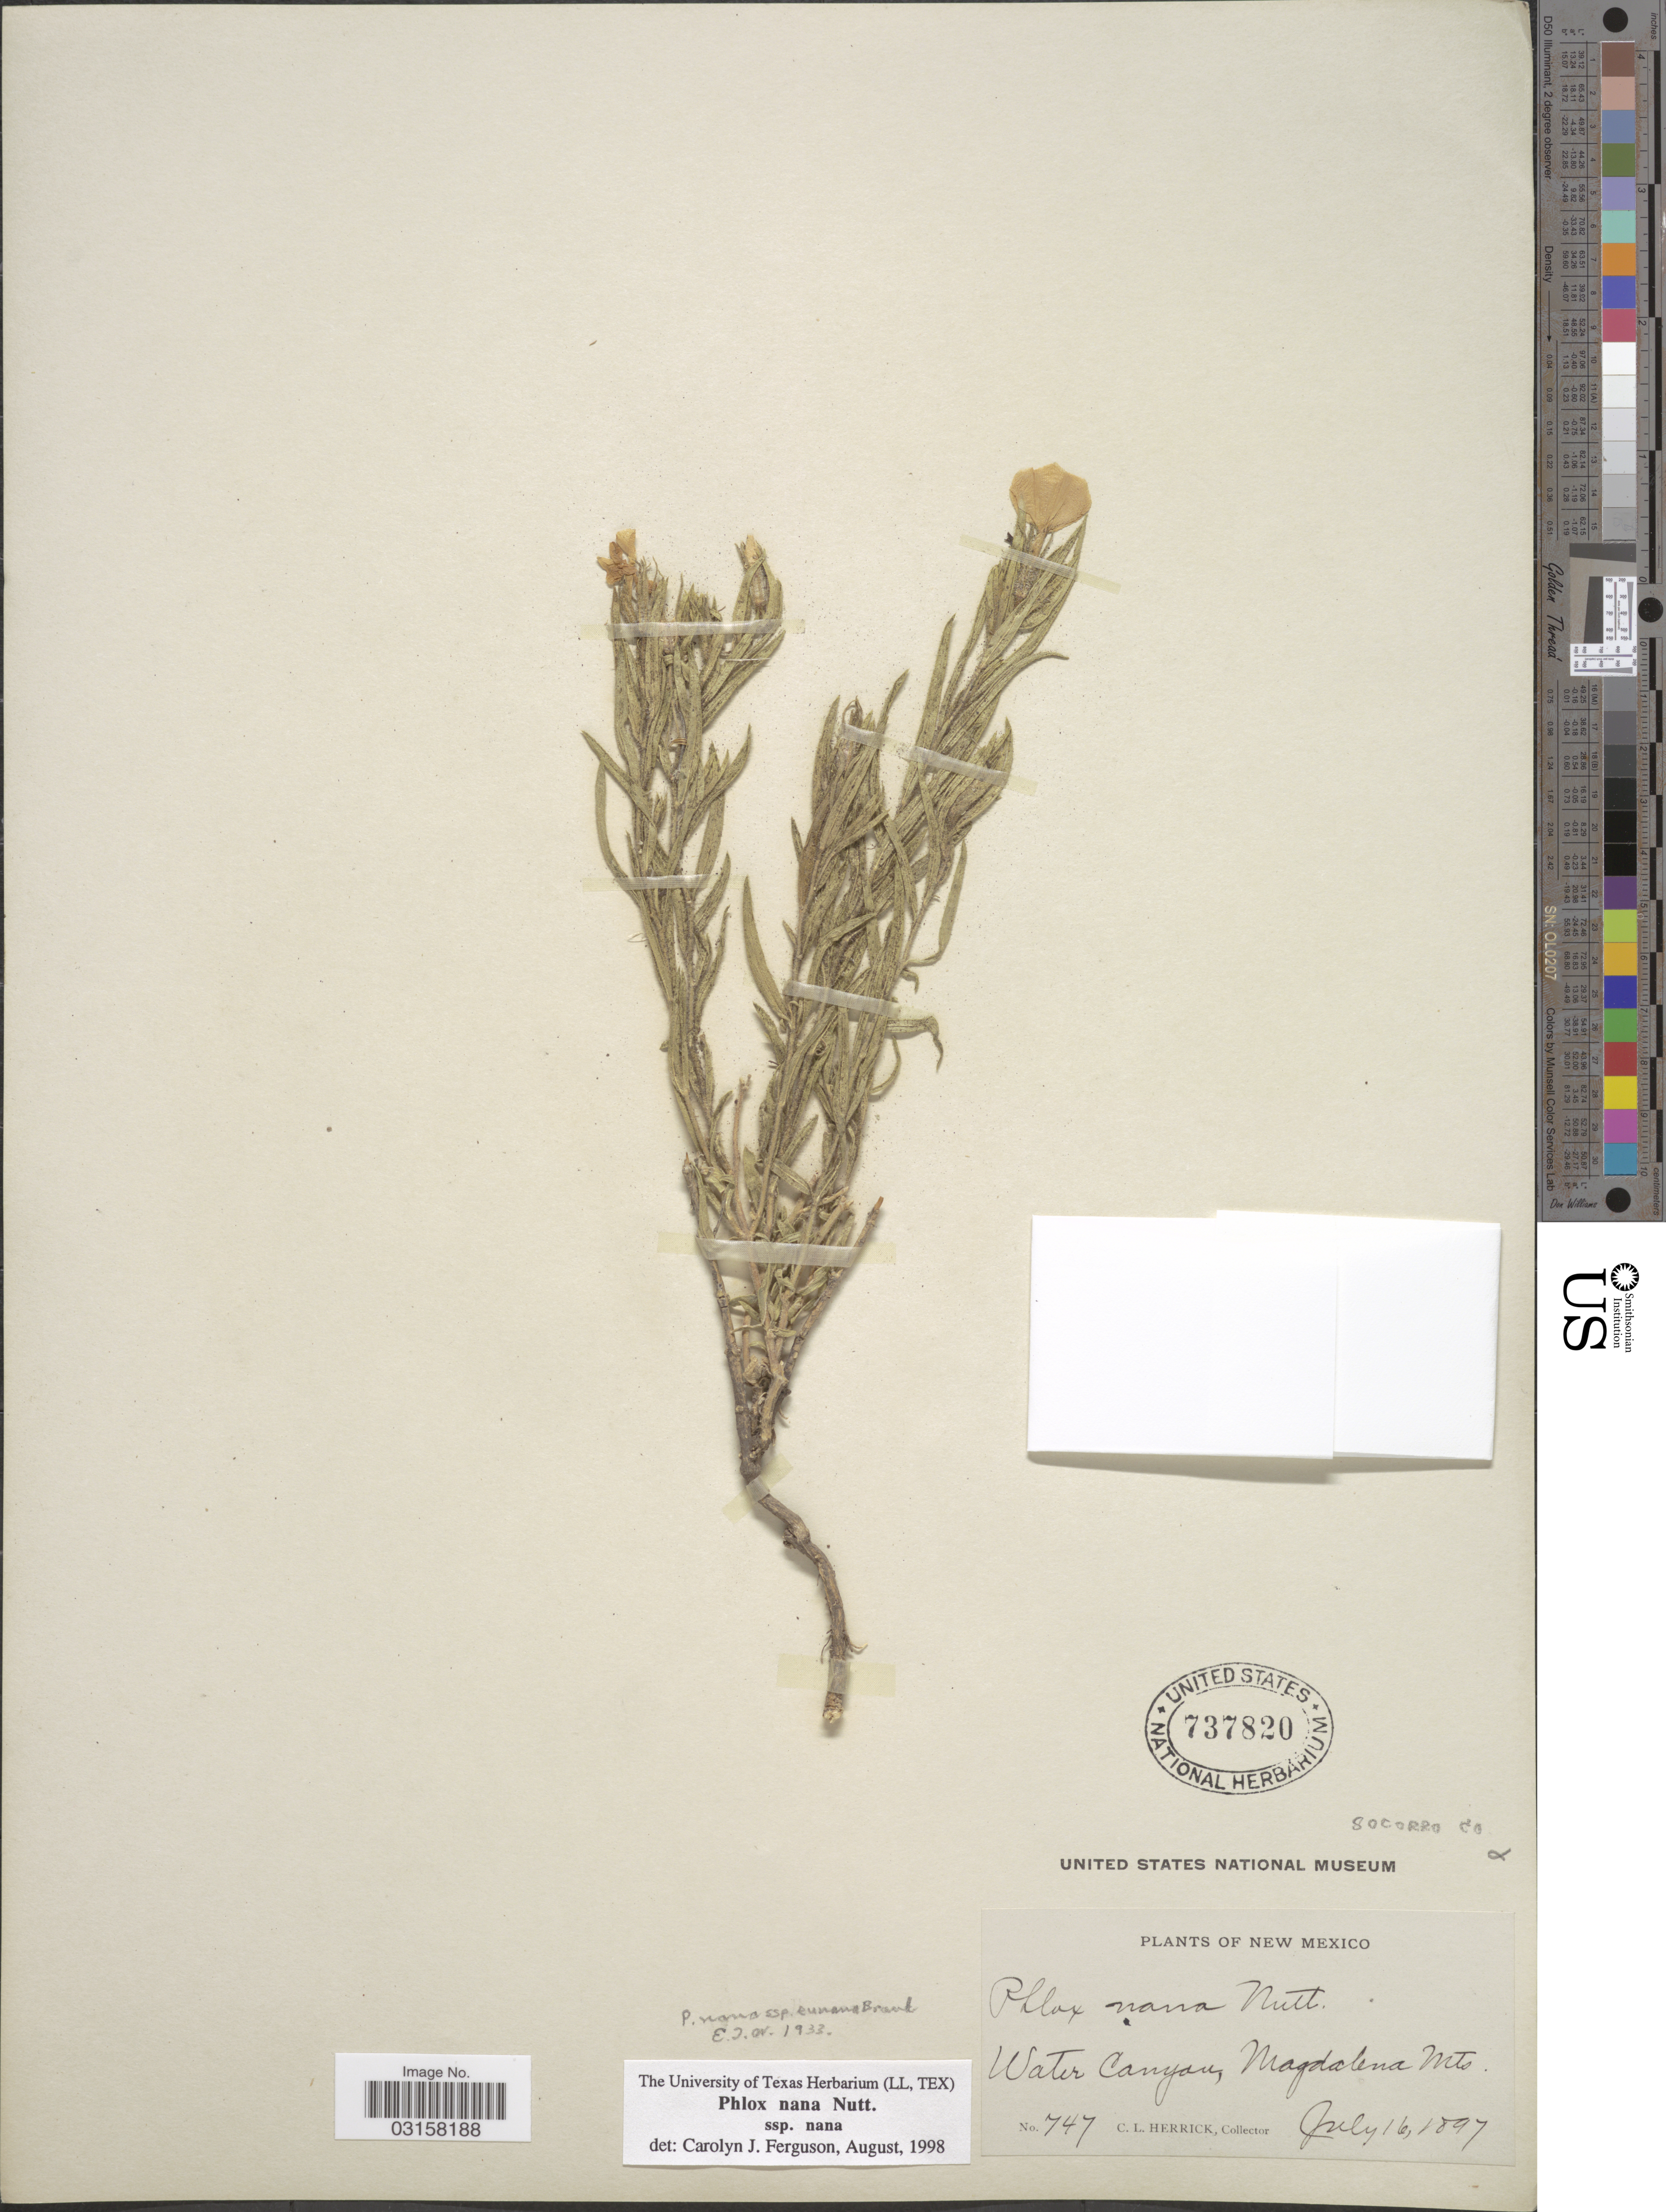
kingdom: Plantae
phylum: Tracheophyta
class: Magnoliopsida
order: Ericales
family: Polemoniaceae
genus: Phlox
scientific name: Phlox nana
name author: Nutt.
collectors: C. Herrick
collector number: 747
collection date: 1897-07-16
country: United States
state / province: New Mexico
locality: Water Canyon, Magdalena Mts. Socorro Co.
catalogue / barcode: US 727820